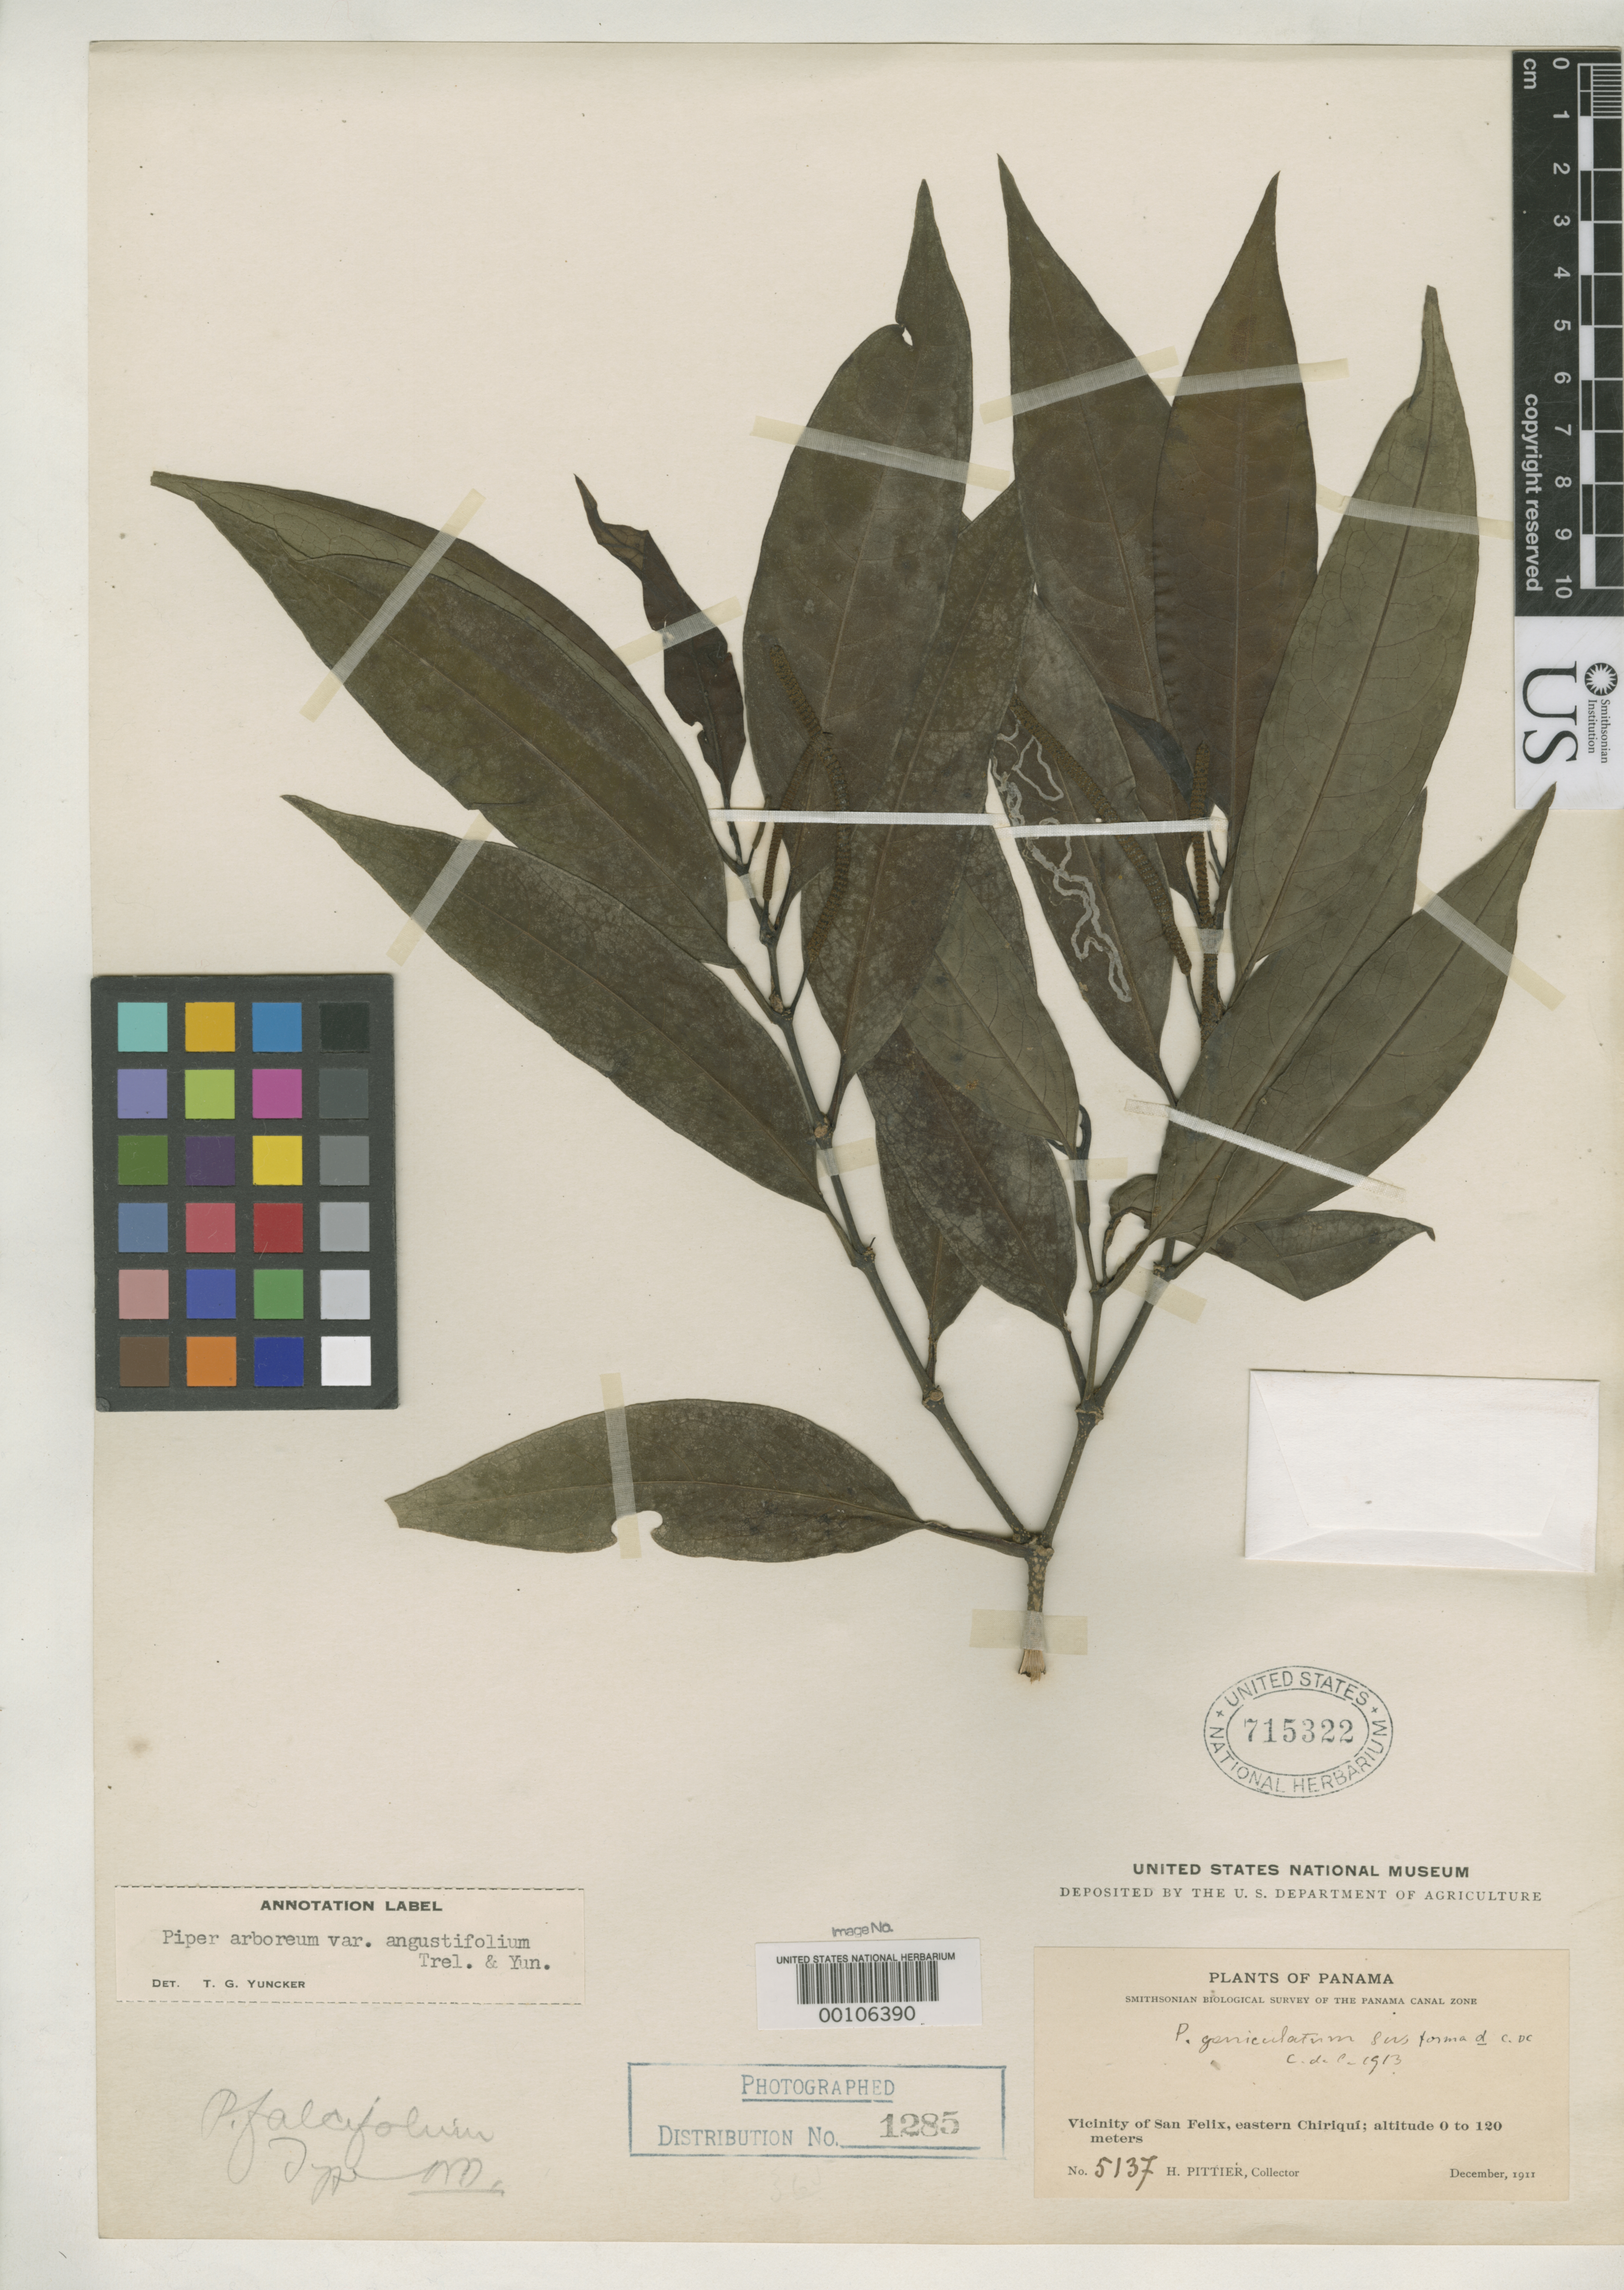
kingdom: Plantae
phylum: Tracheophyta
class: Magnoliopsida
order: Piperales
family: Piperaceae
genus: Piper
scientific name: Piper falcifolium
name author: Trel.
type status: Holotype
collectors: H. F. Pittier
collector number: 5137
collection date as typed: Dec 1911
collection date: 1911-12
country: Panama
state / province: Chiriquí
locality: San Felix.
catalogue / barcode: US 715322